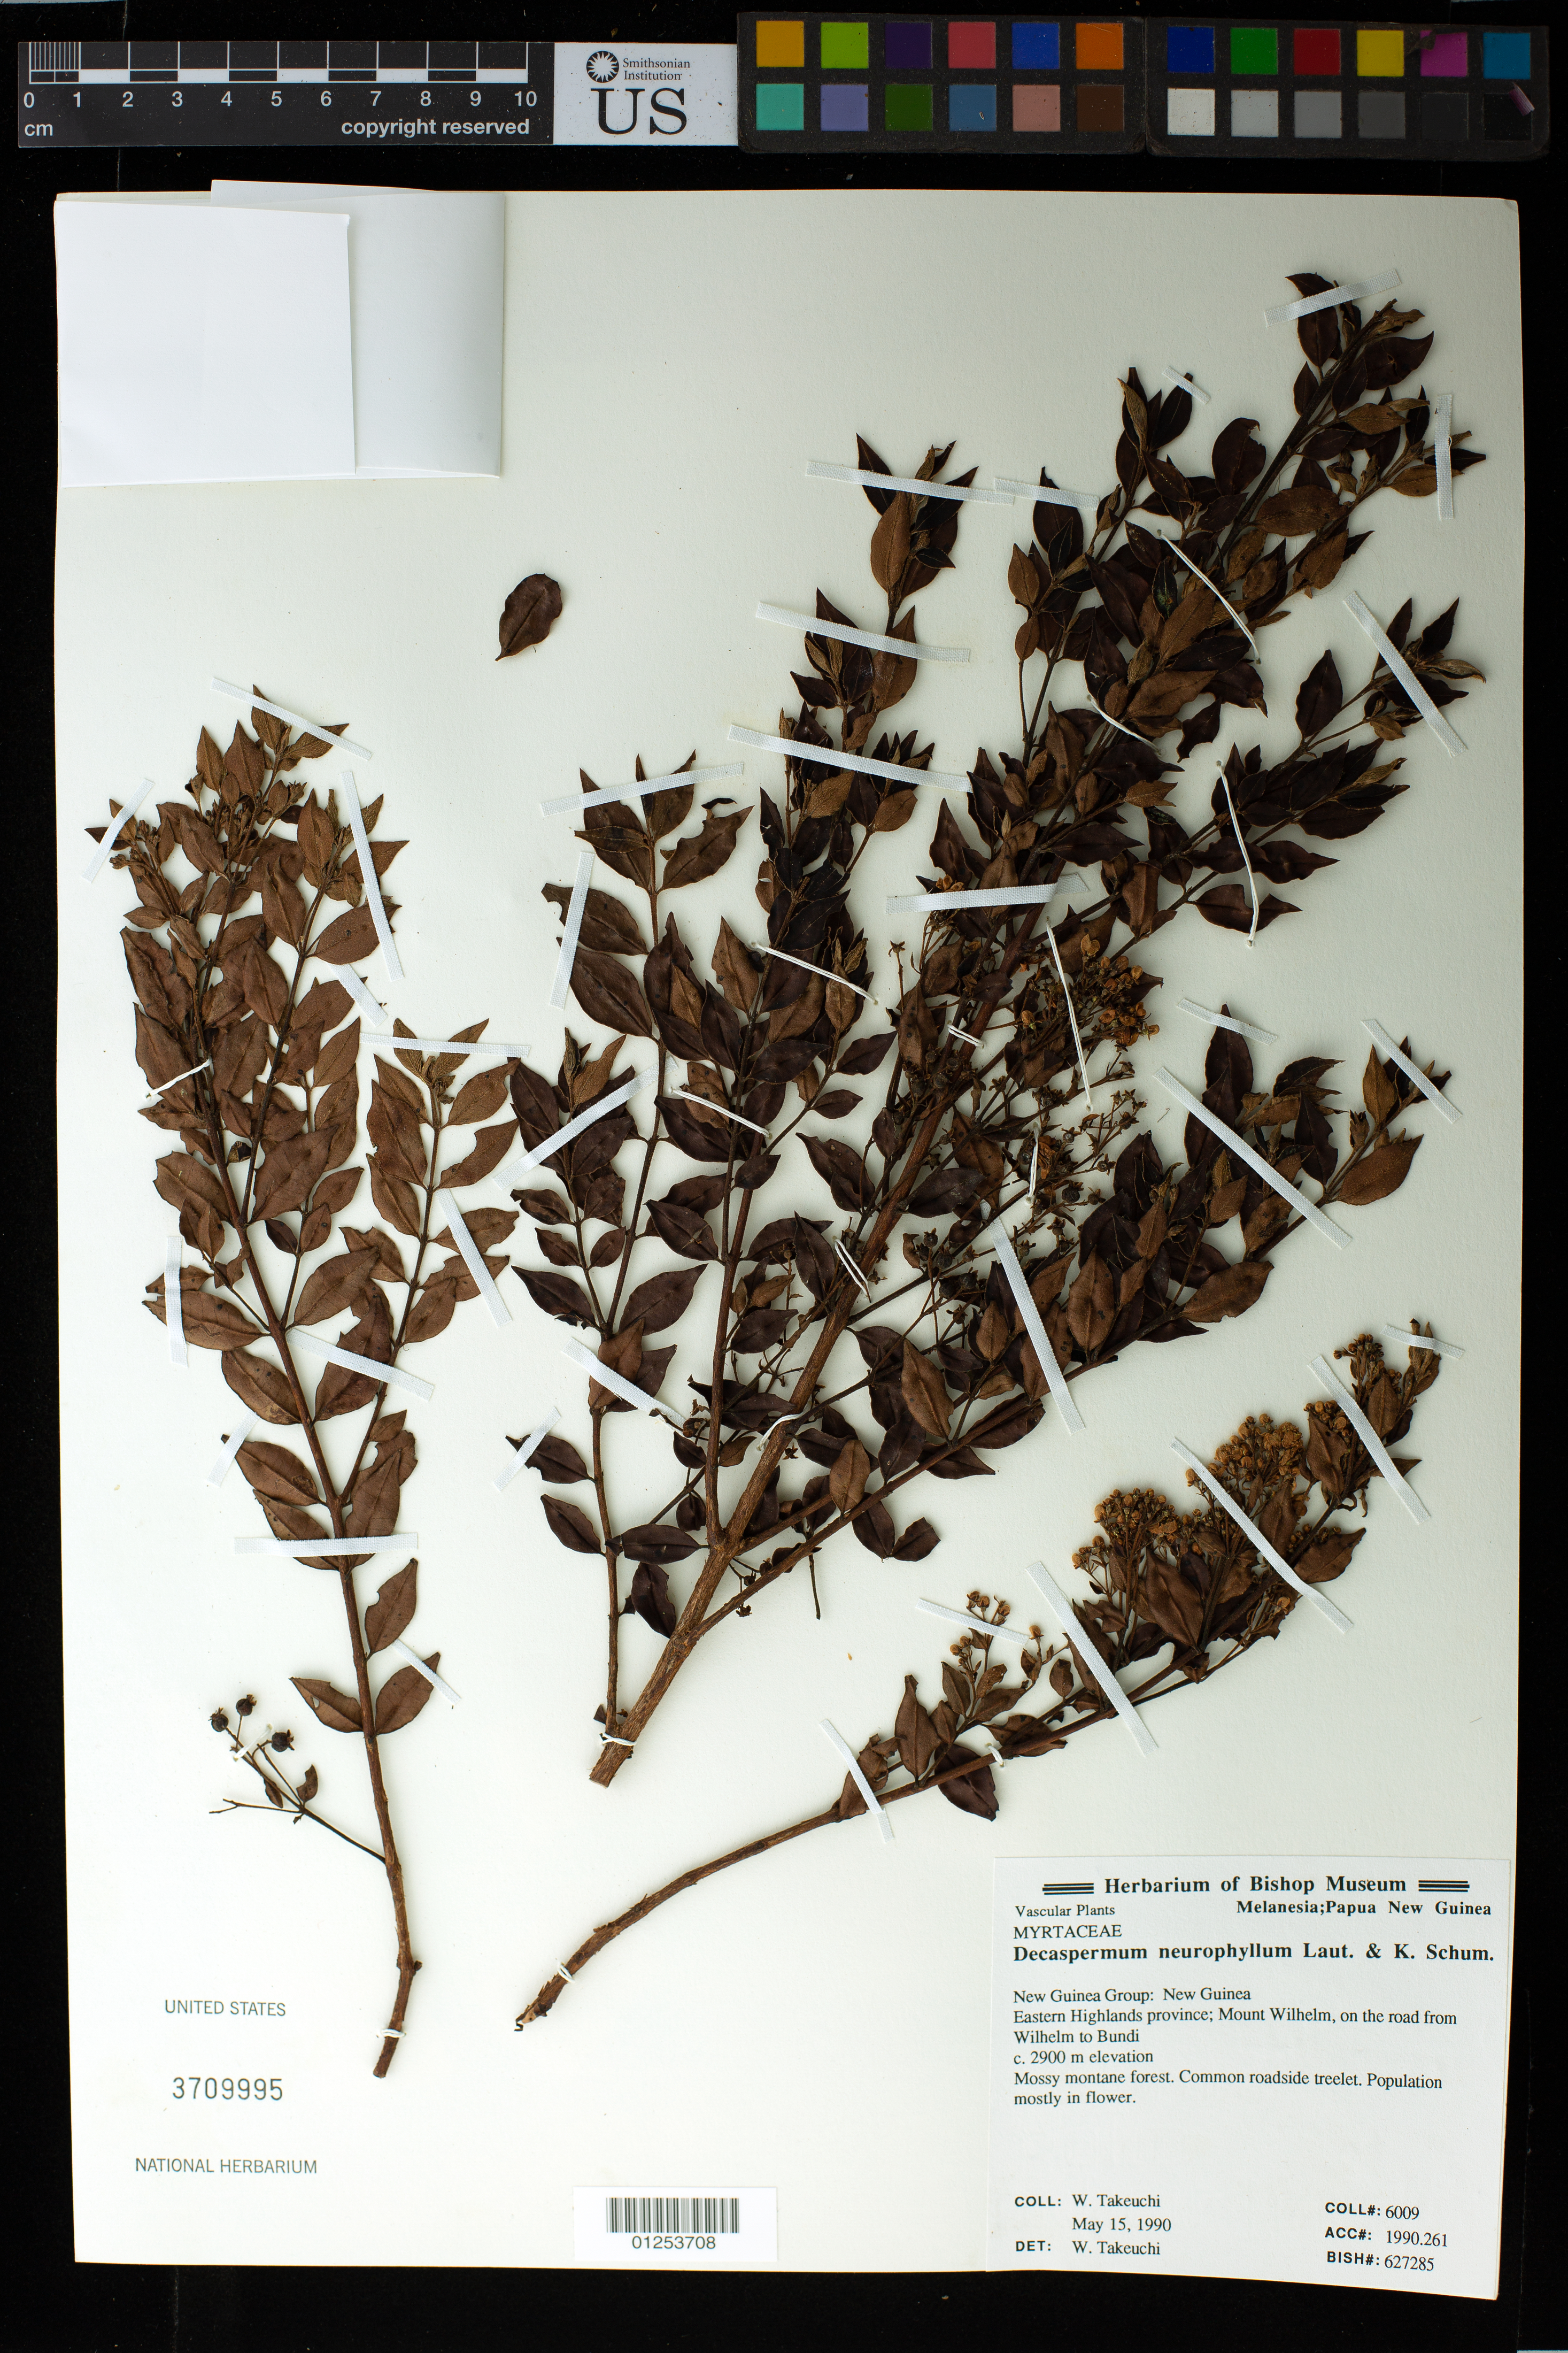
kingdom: Plantae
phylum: Tracheophyta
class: Magnoliopsida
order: Myrtales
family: Myrtaceae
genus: Decaspermum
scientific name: Decaspermum neurophyllum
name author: K. Schum. & Lauterb.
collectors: W. N. Takeuchi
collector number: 6009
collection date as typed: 15 May 1990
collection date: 1990-05-15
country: Papua New Guinea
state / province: Eastern Highlands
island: New Guinea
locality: Mount Wihelm, on the road from Wihelm to Bundi.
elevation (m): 2900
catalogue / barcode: US 3709995